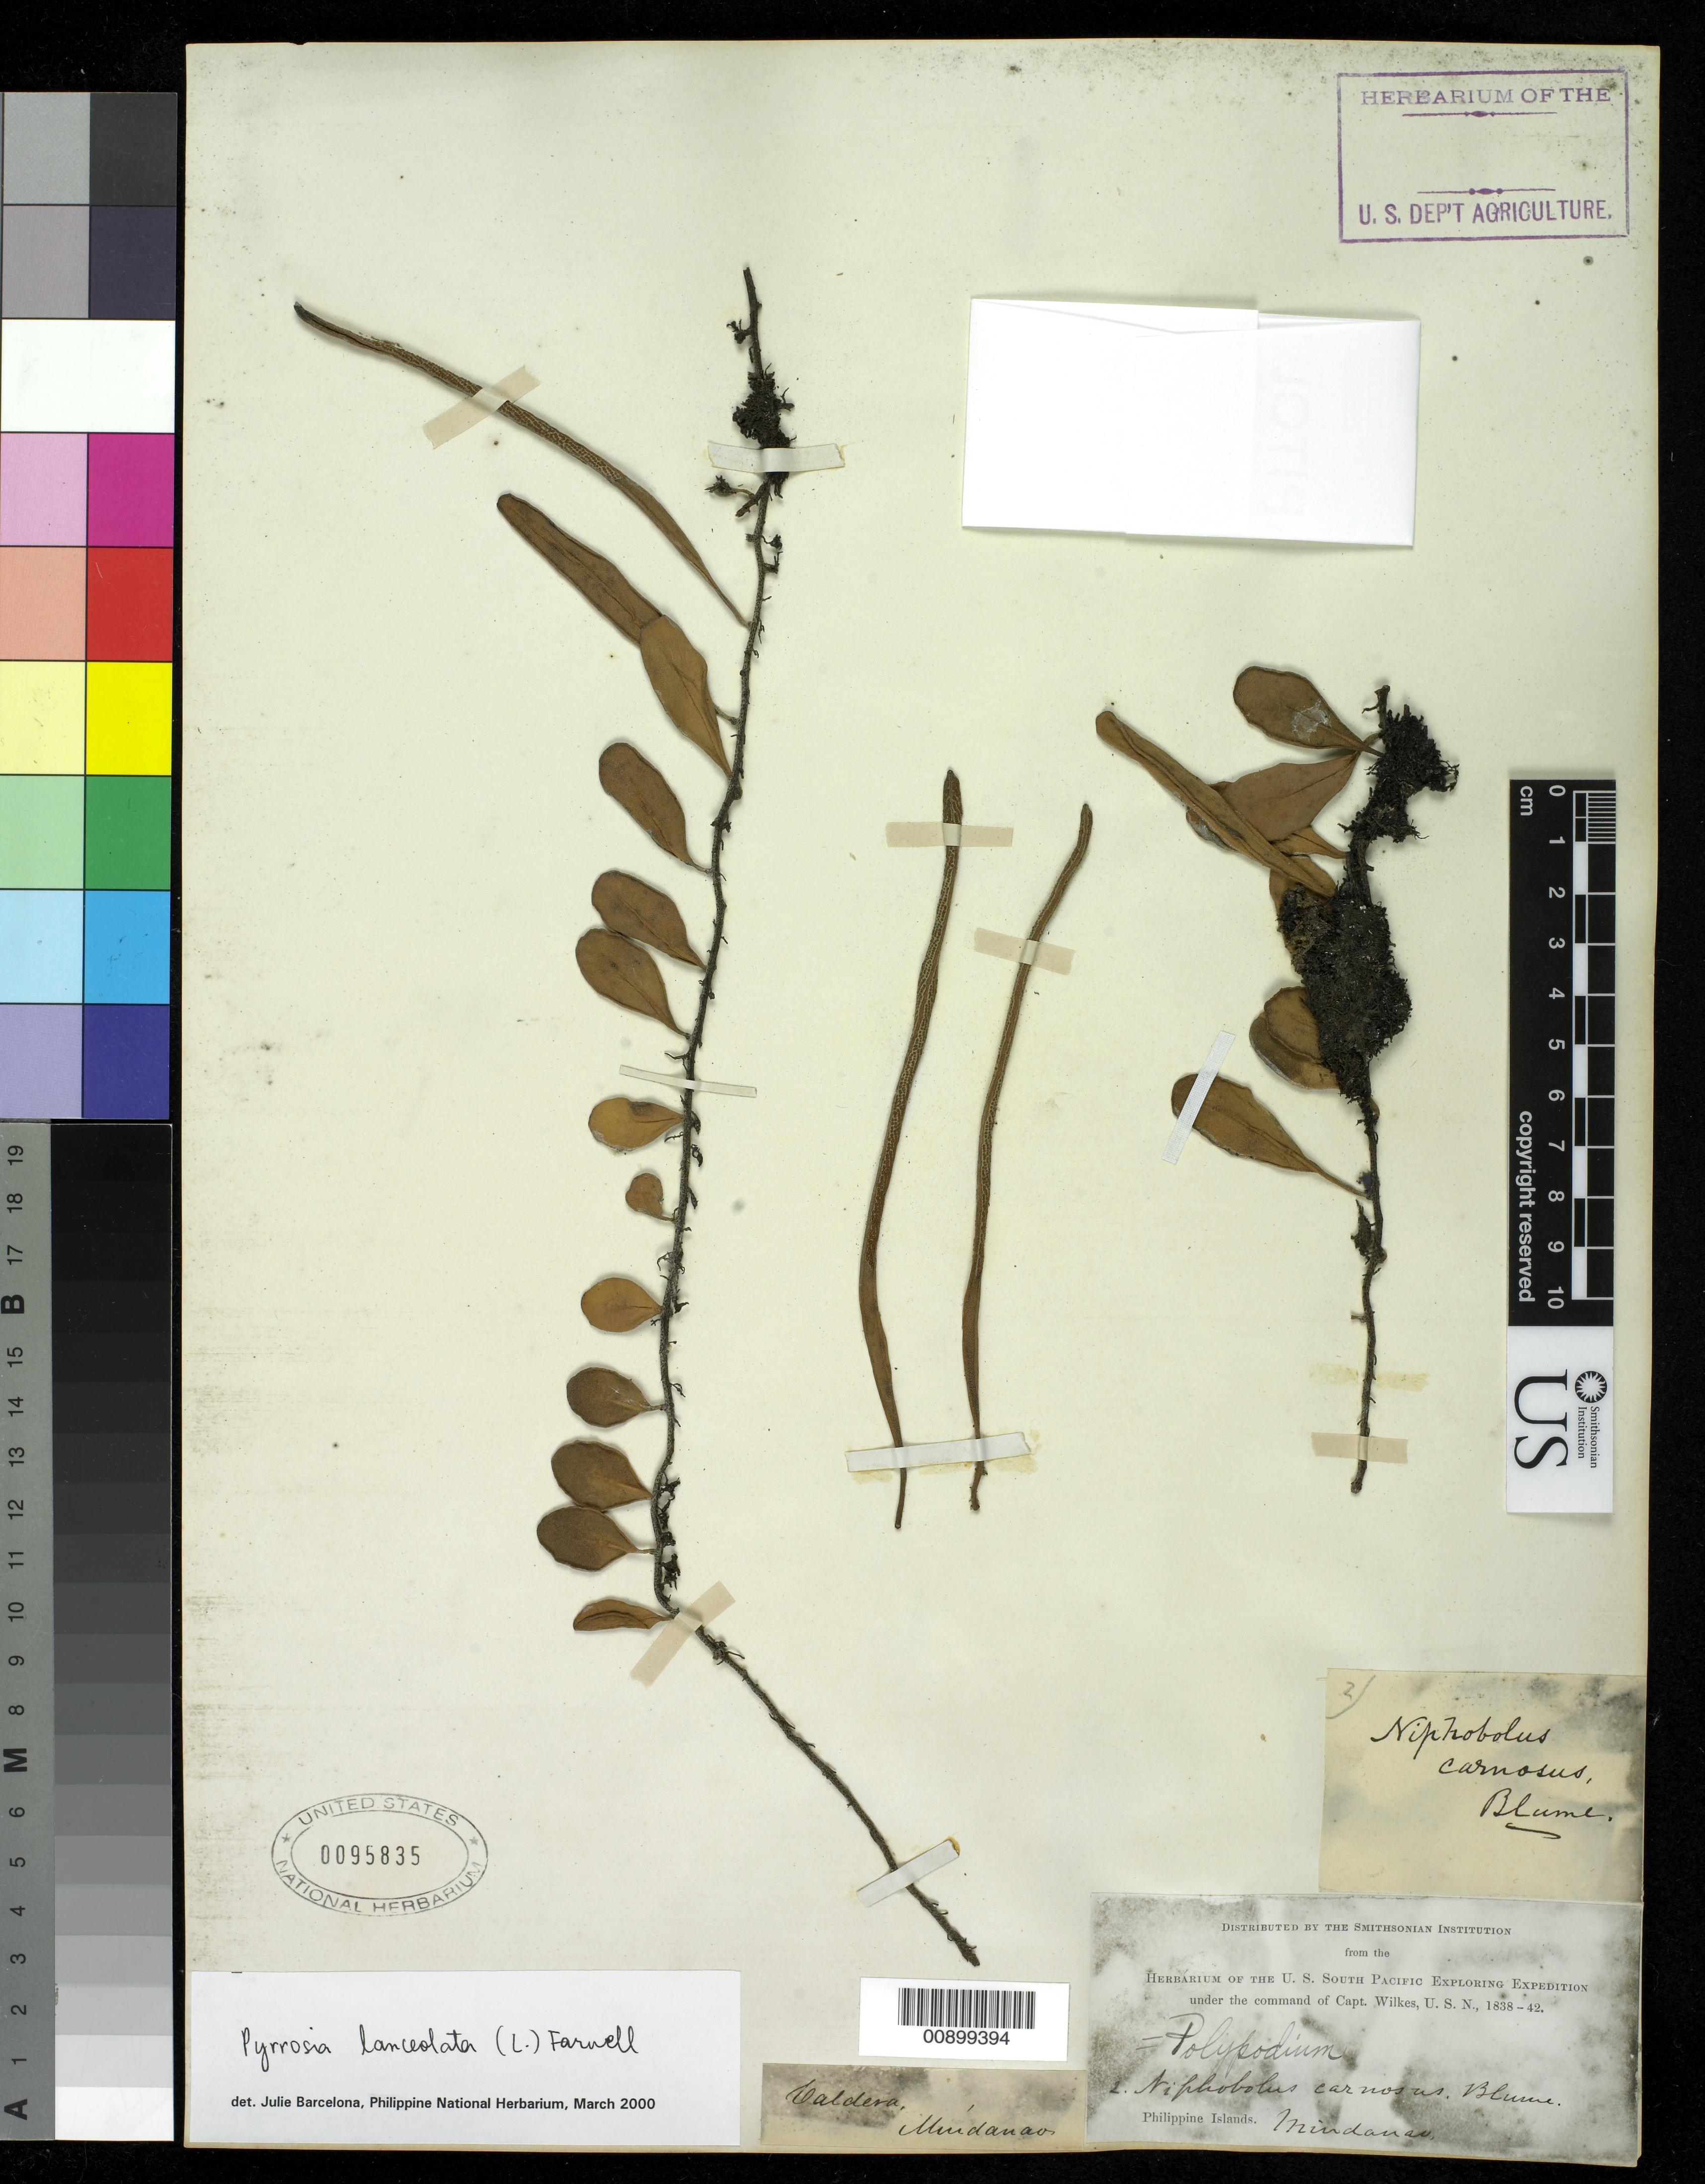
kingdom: Plantae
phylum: Tracheophyta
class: Polypodiopsida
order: Polypodiales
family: Polypodiaceae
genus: Pyrrosia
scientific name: Pyrrosia lanceolata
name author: (L.) Farw.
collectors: Wilkes Explor. Exped.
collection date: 1838/1842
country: Philippines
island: Mindanao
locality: Philippine Islands. Mindanao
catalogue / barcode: US 95835